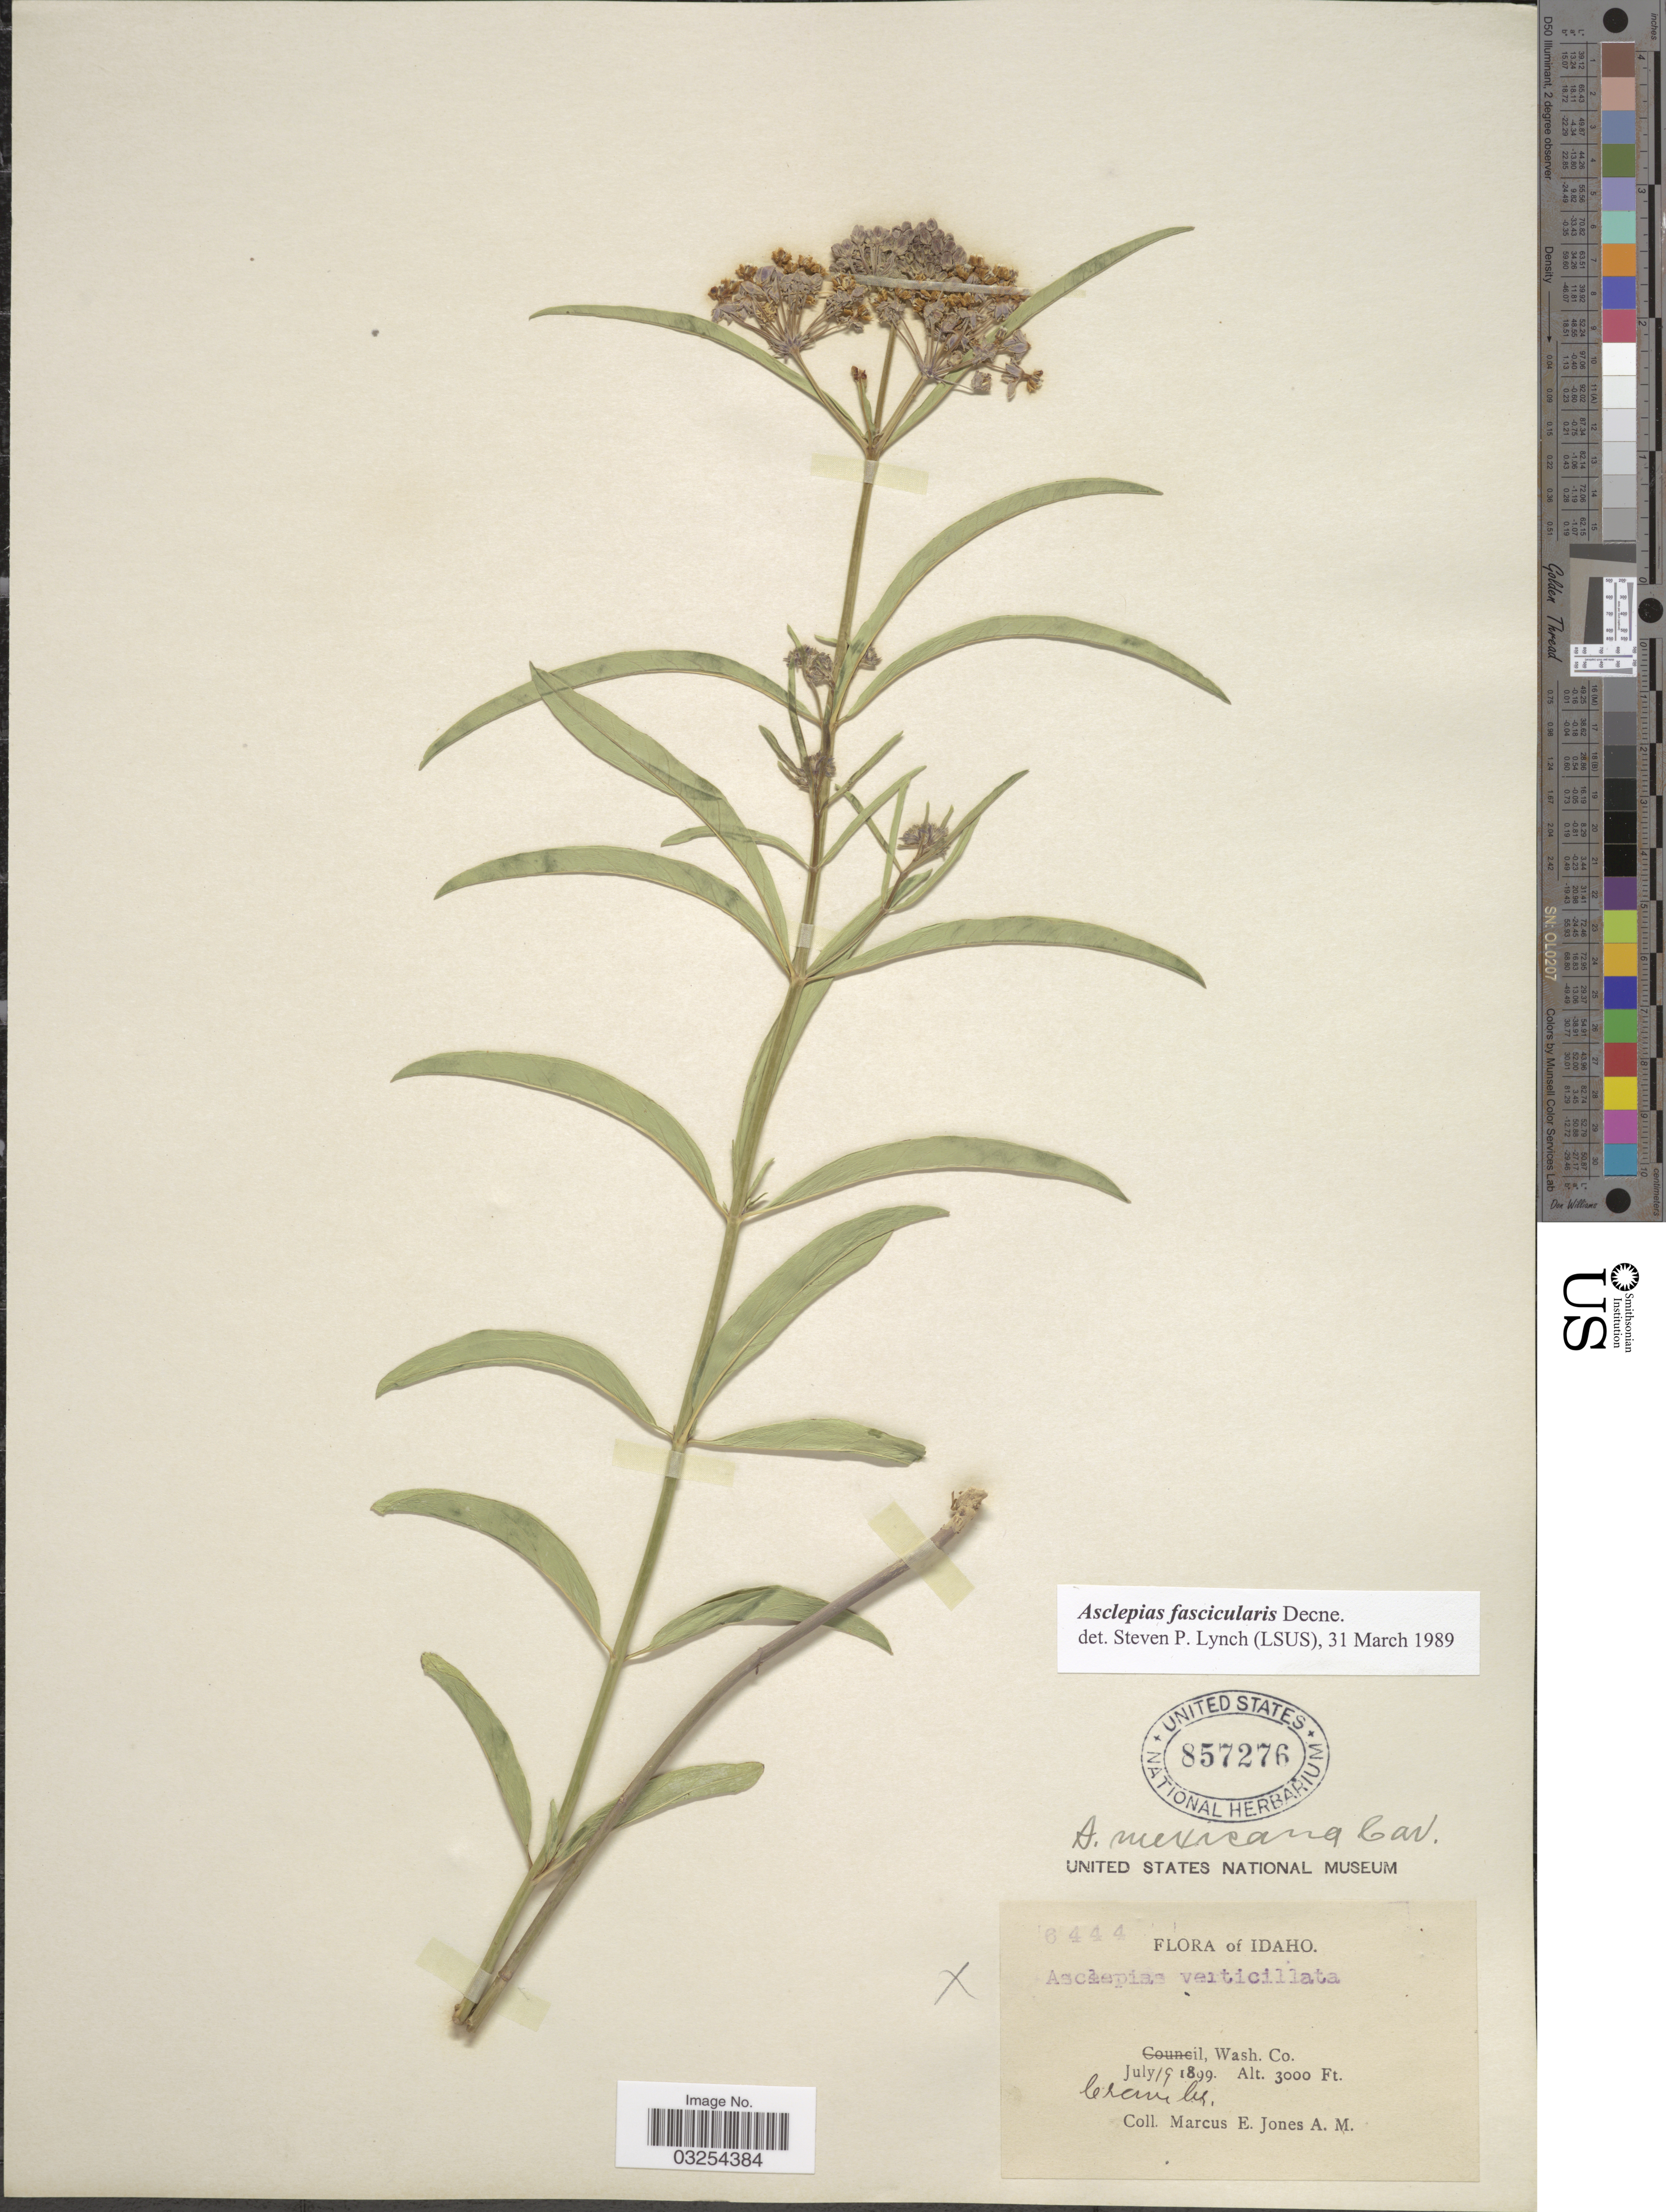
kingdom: Plantae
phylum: Tracheophyta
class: Magnoliopsida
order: Gentianales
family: Apocynaceae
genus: Asclepias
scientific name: Asclepias fascicularis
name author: Decne.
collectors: M. E. Jones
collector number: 6444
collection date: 1899-07-19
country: United States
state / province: Idaho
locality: Wash Co. Corvallis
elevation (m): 914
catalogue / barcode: US 857276